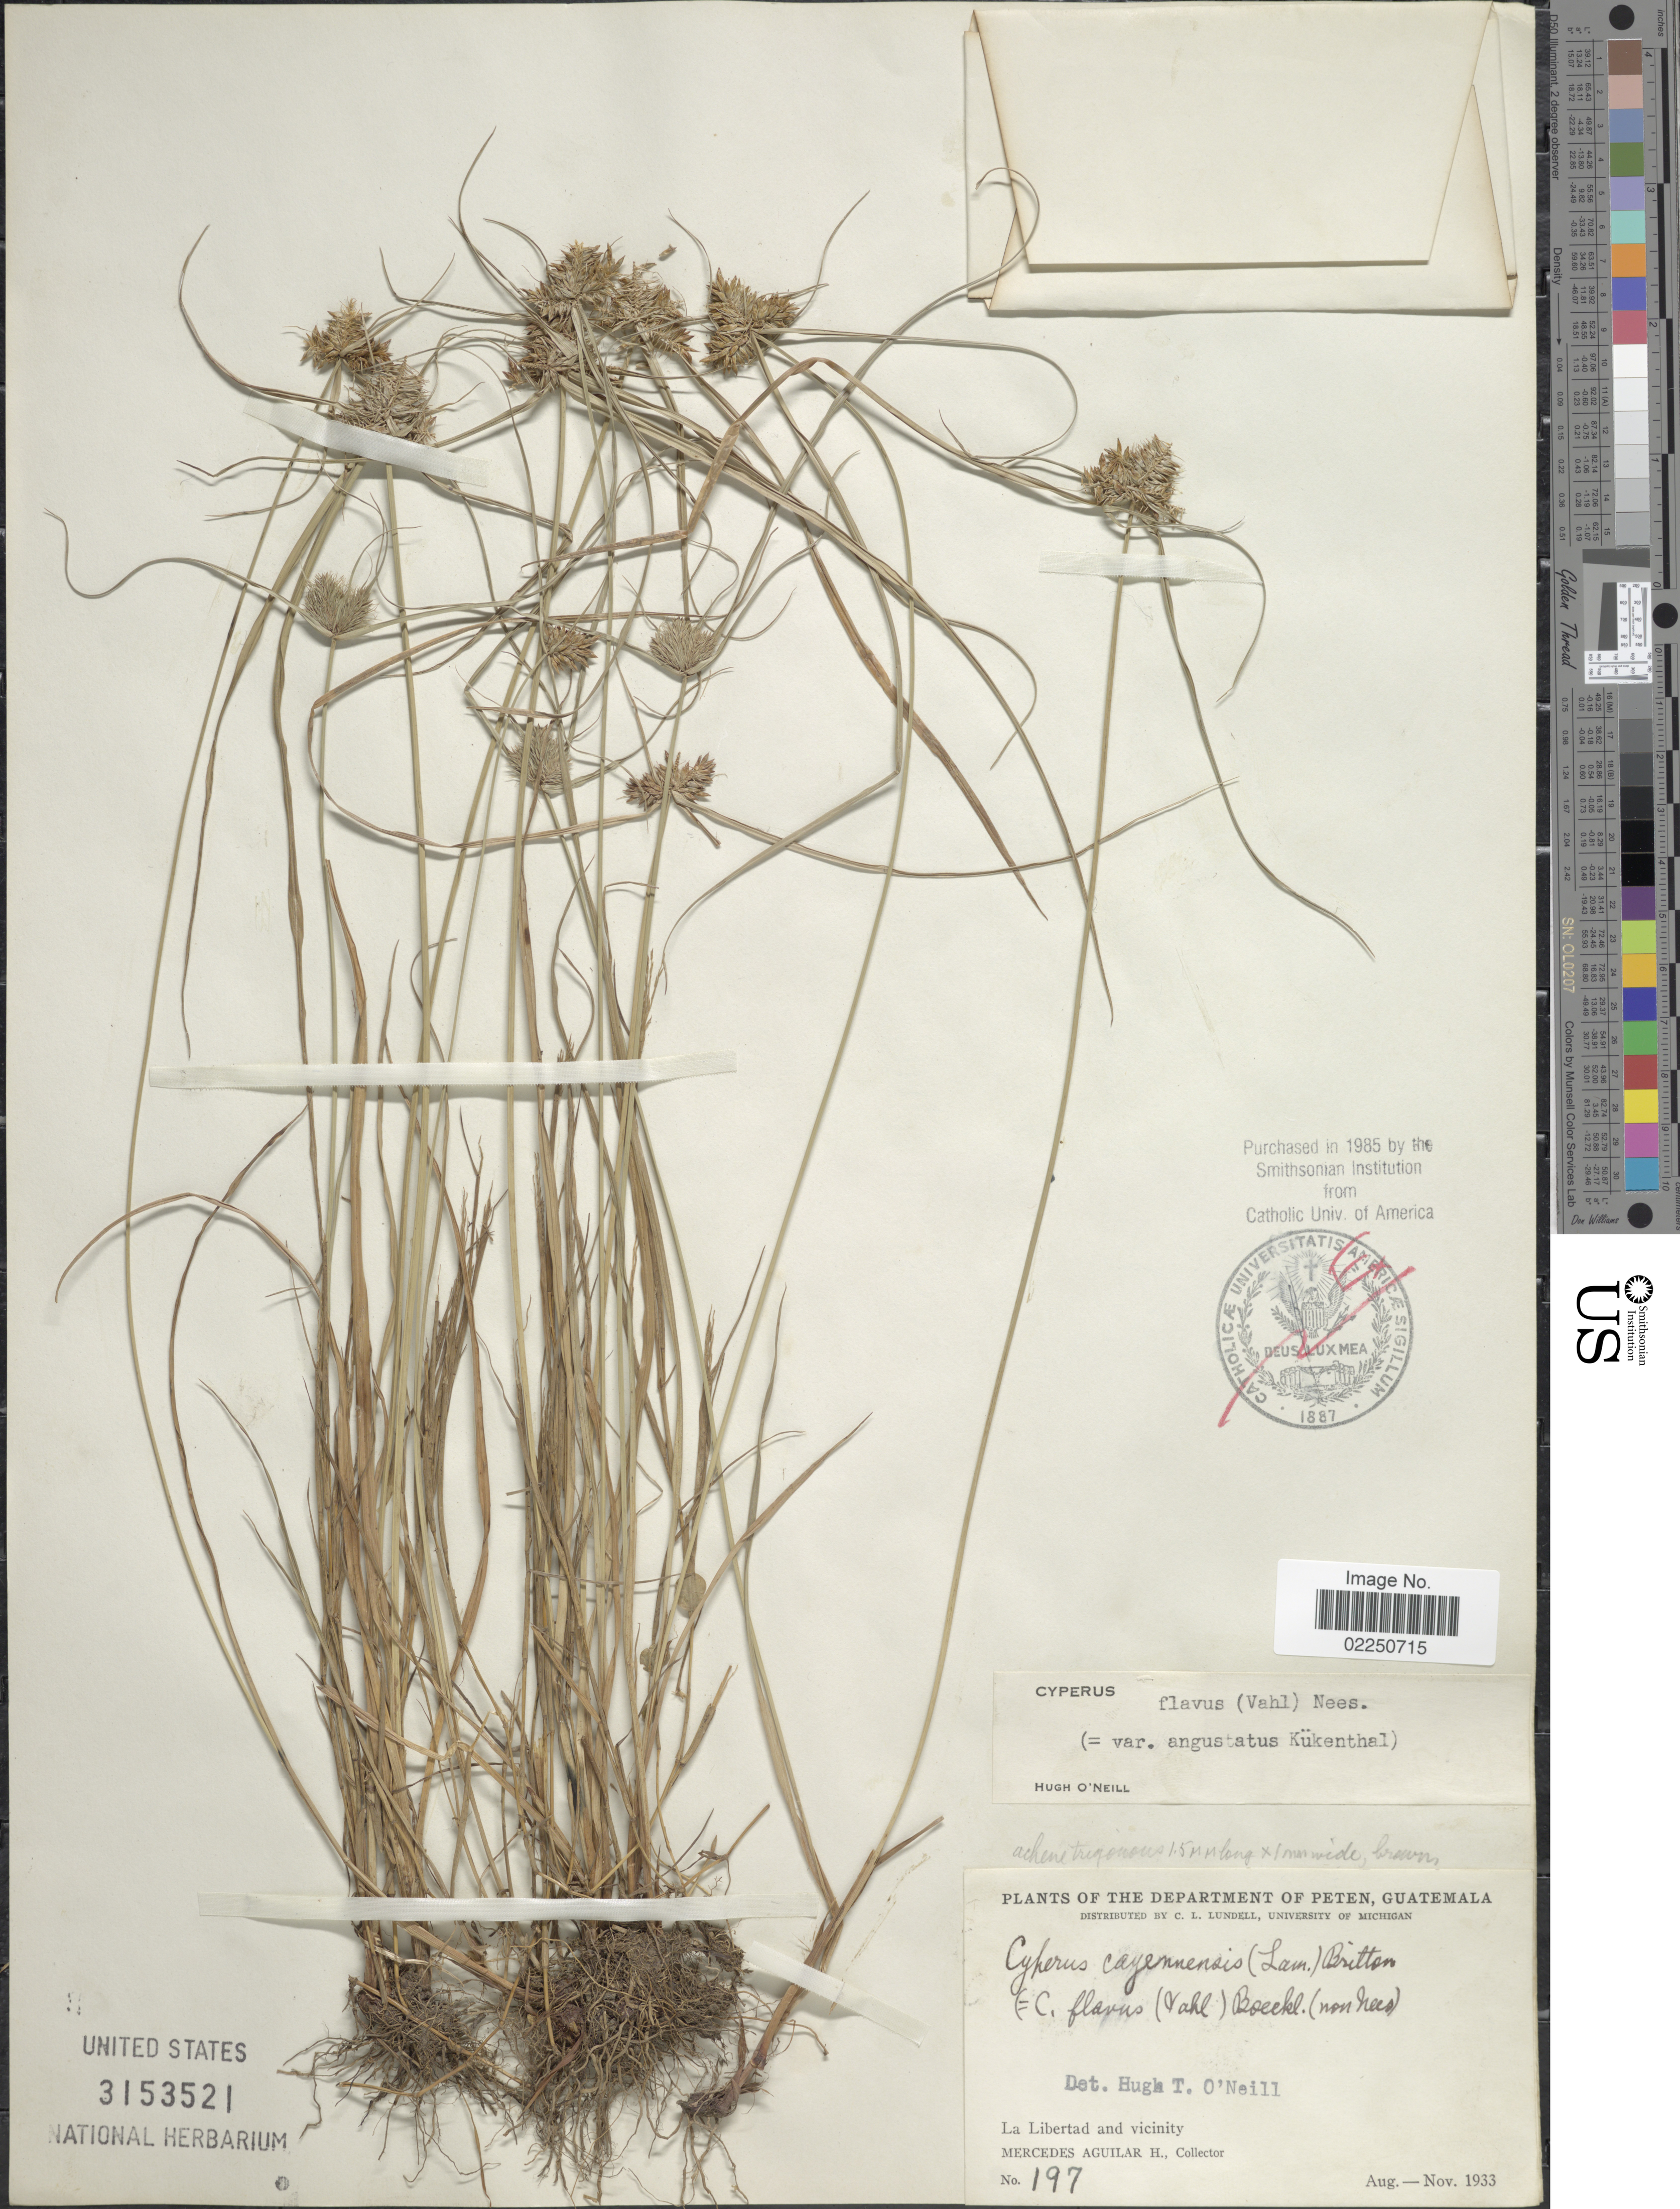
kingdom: Plantae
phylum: Tracheophyta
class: Liliopsida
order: Poales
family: Cyperaceae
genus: Cyperus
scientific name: Cyperus aggregatus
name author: (Willd.) Endl.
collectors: M. Aguilar H.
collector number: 197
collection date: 1933-08/1933-11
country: Guatemala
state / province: El Petén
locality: Department of Peten. La Libertad and vicinity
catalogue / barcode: US 3153521